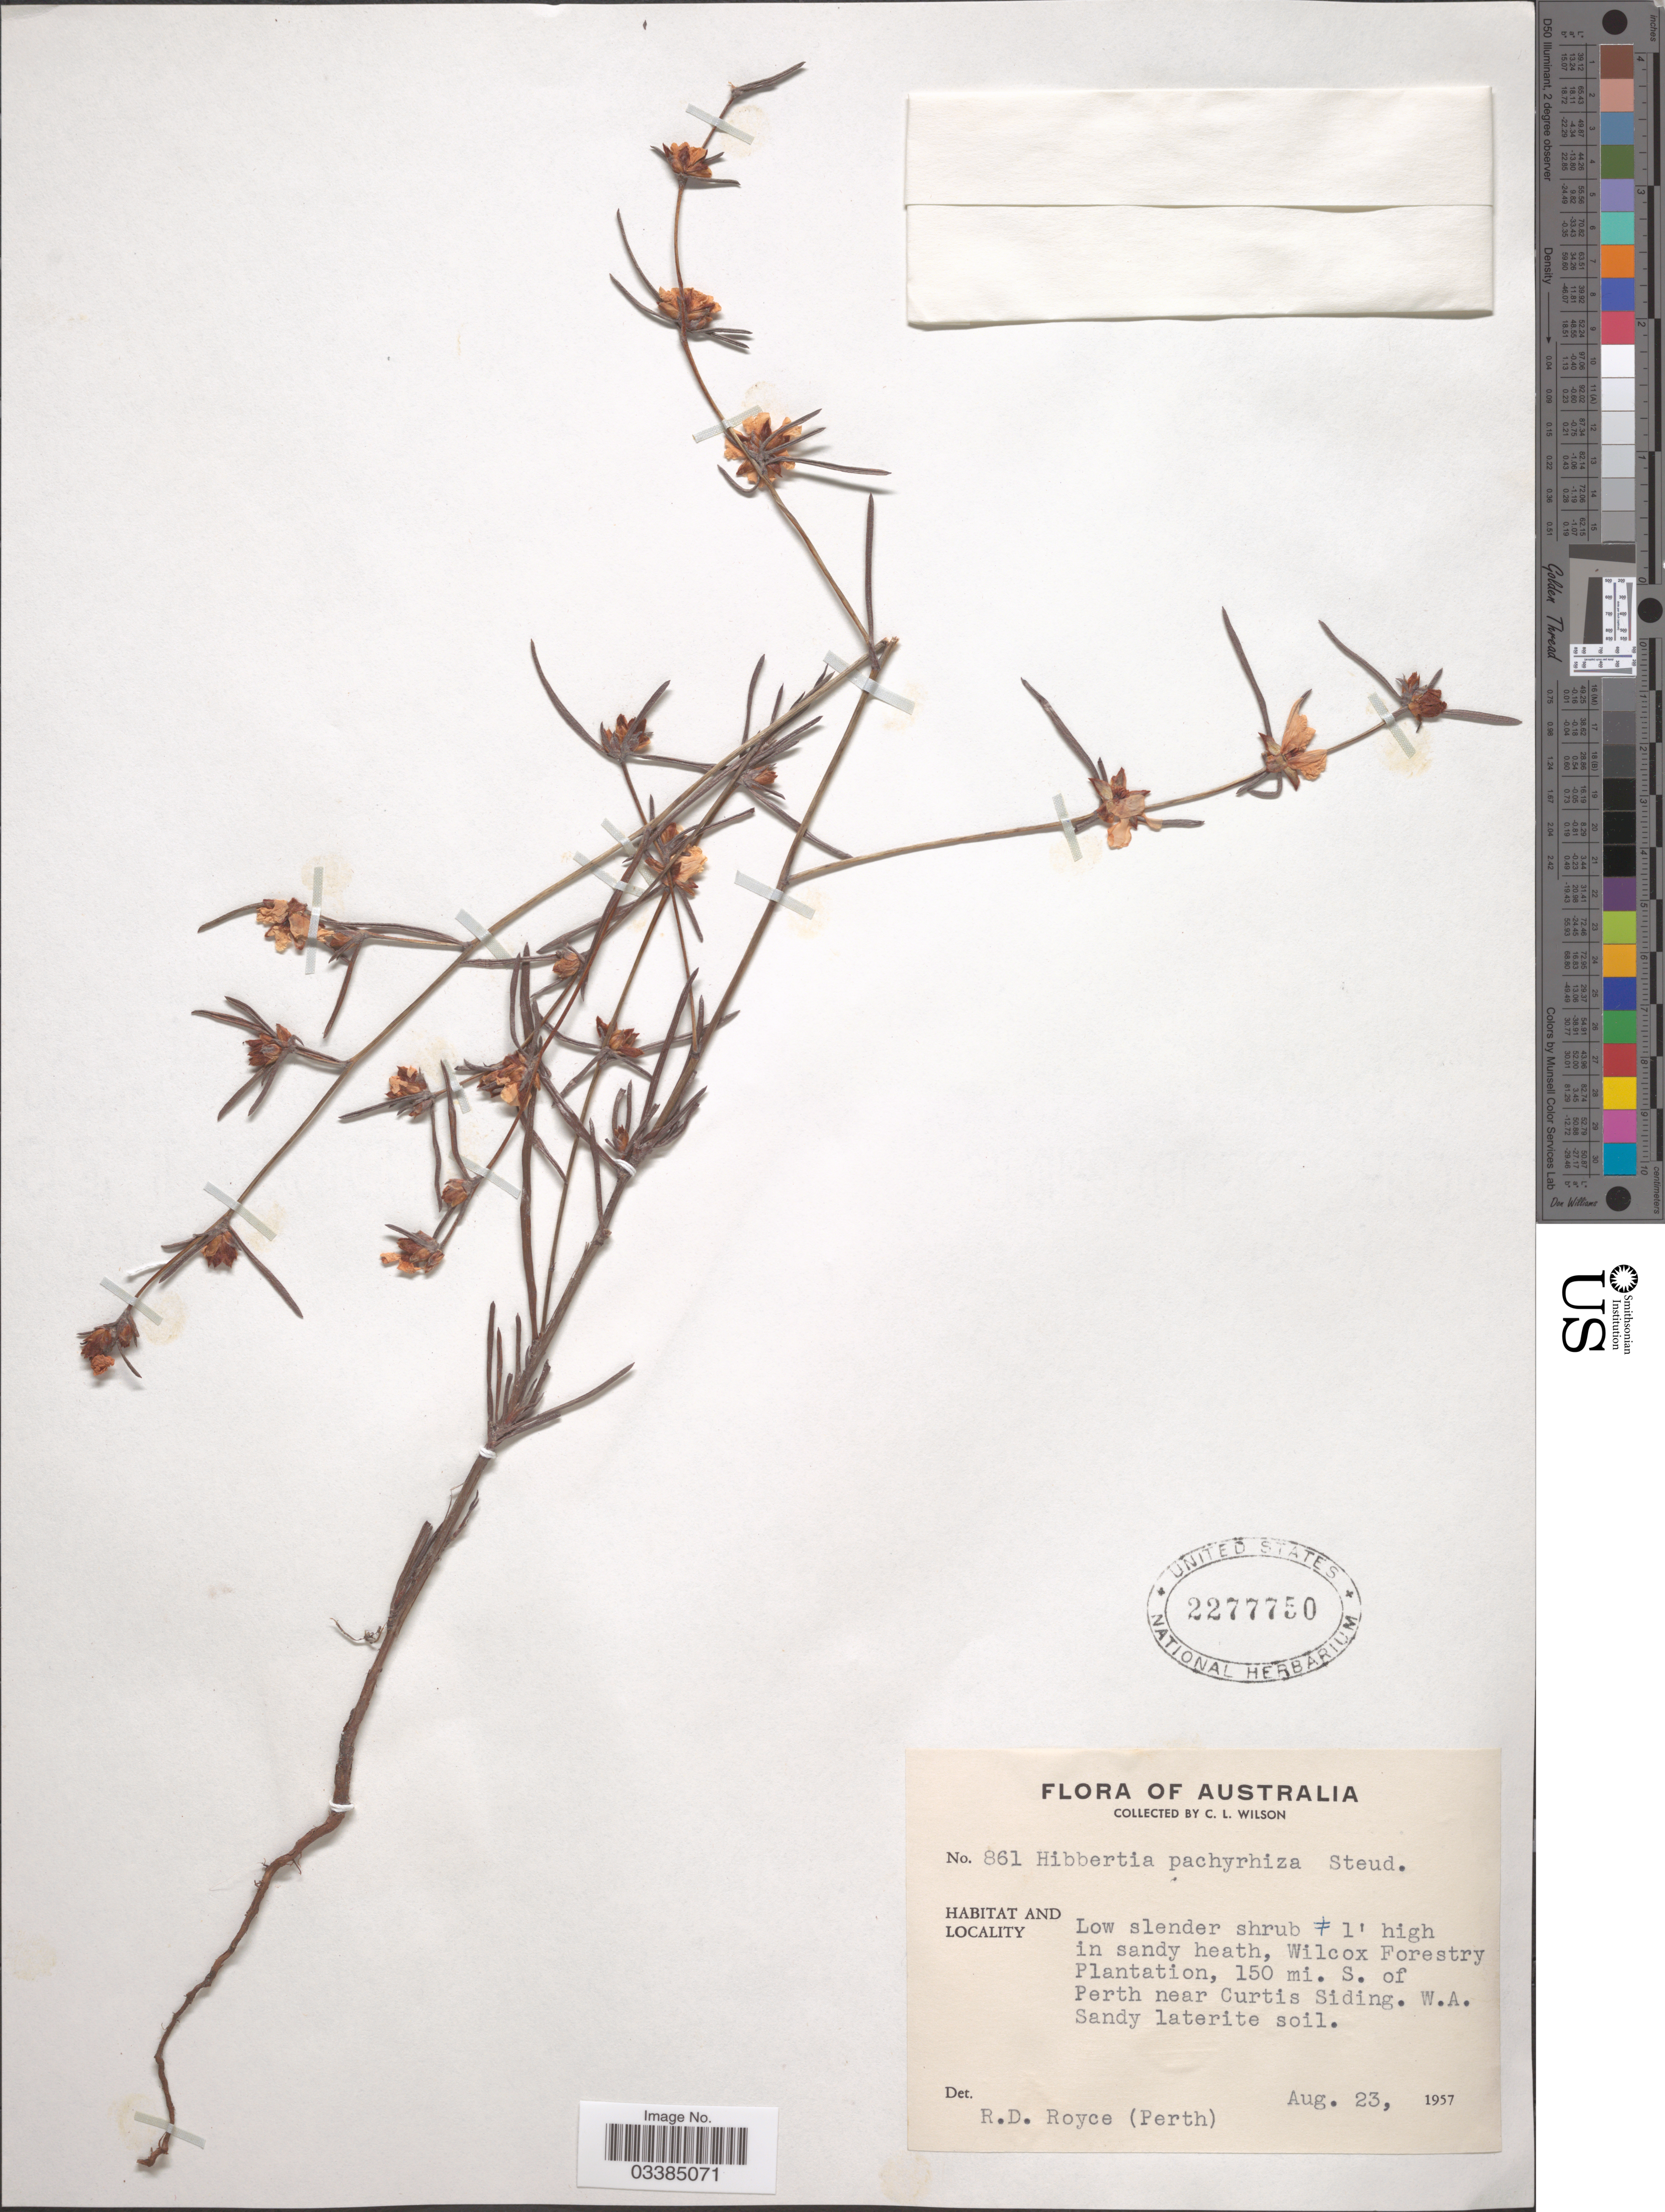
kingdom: Plantae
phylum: Tracheophyta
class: Magnoliopsida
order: Dilleniales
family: Dilleniaceae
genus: Hibbertia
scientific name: Hibbertia pachyrrhiza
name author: Steud.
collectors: C. L. Wilson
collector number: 861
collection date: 1957-08-23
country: Australia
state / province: Western Australia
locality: Wilcox Forestry Plantation, 150 mi. S. of Perth near Curtis Siding. W. A.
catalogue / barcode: US 2277750